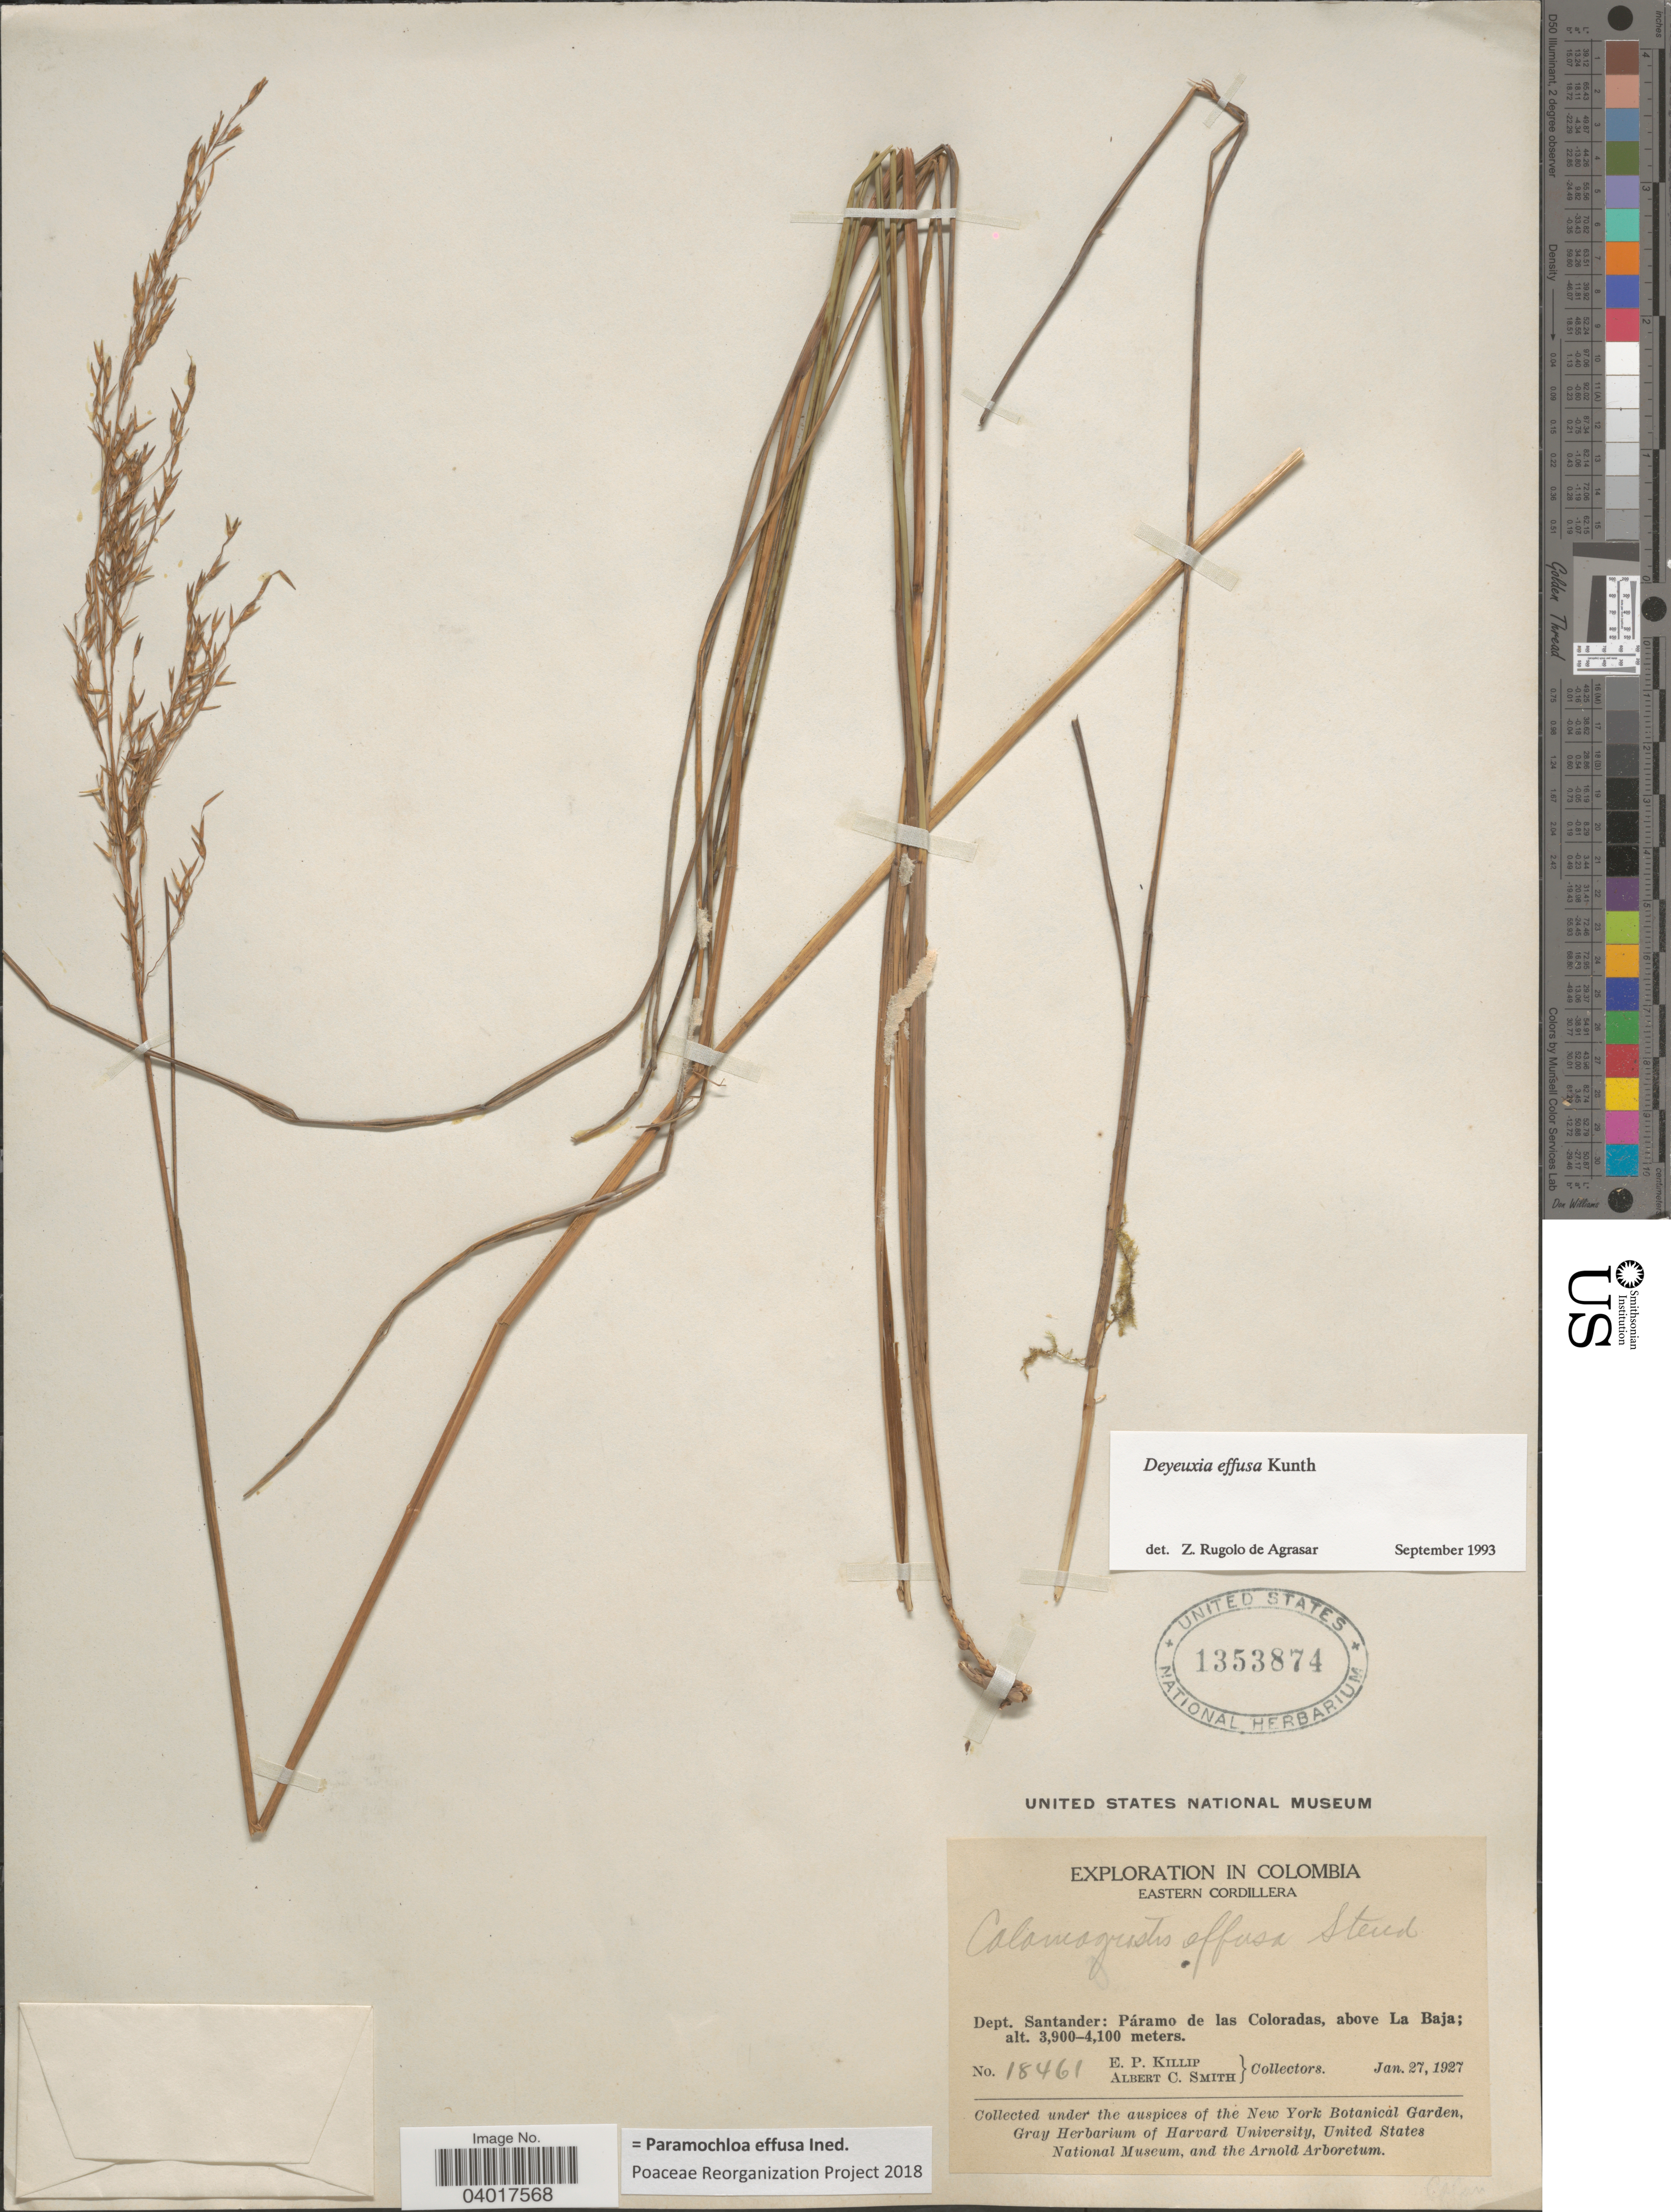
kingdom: Plantae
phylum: Tracheophyta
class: Liliopsida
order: Poales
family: Poaceae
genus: Paramochloa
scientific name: Paramochloa effusa ined.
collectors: E. P. Killip & A. C. Smith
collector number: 18461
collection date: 1927-01-27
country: Colombia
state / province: Santander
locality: Eastern Cordillera. Dept. Santander: Páramo de las Coloradas, above La Baja.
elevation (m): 3900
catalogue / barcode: US 1353874